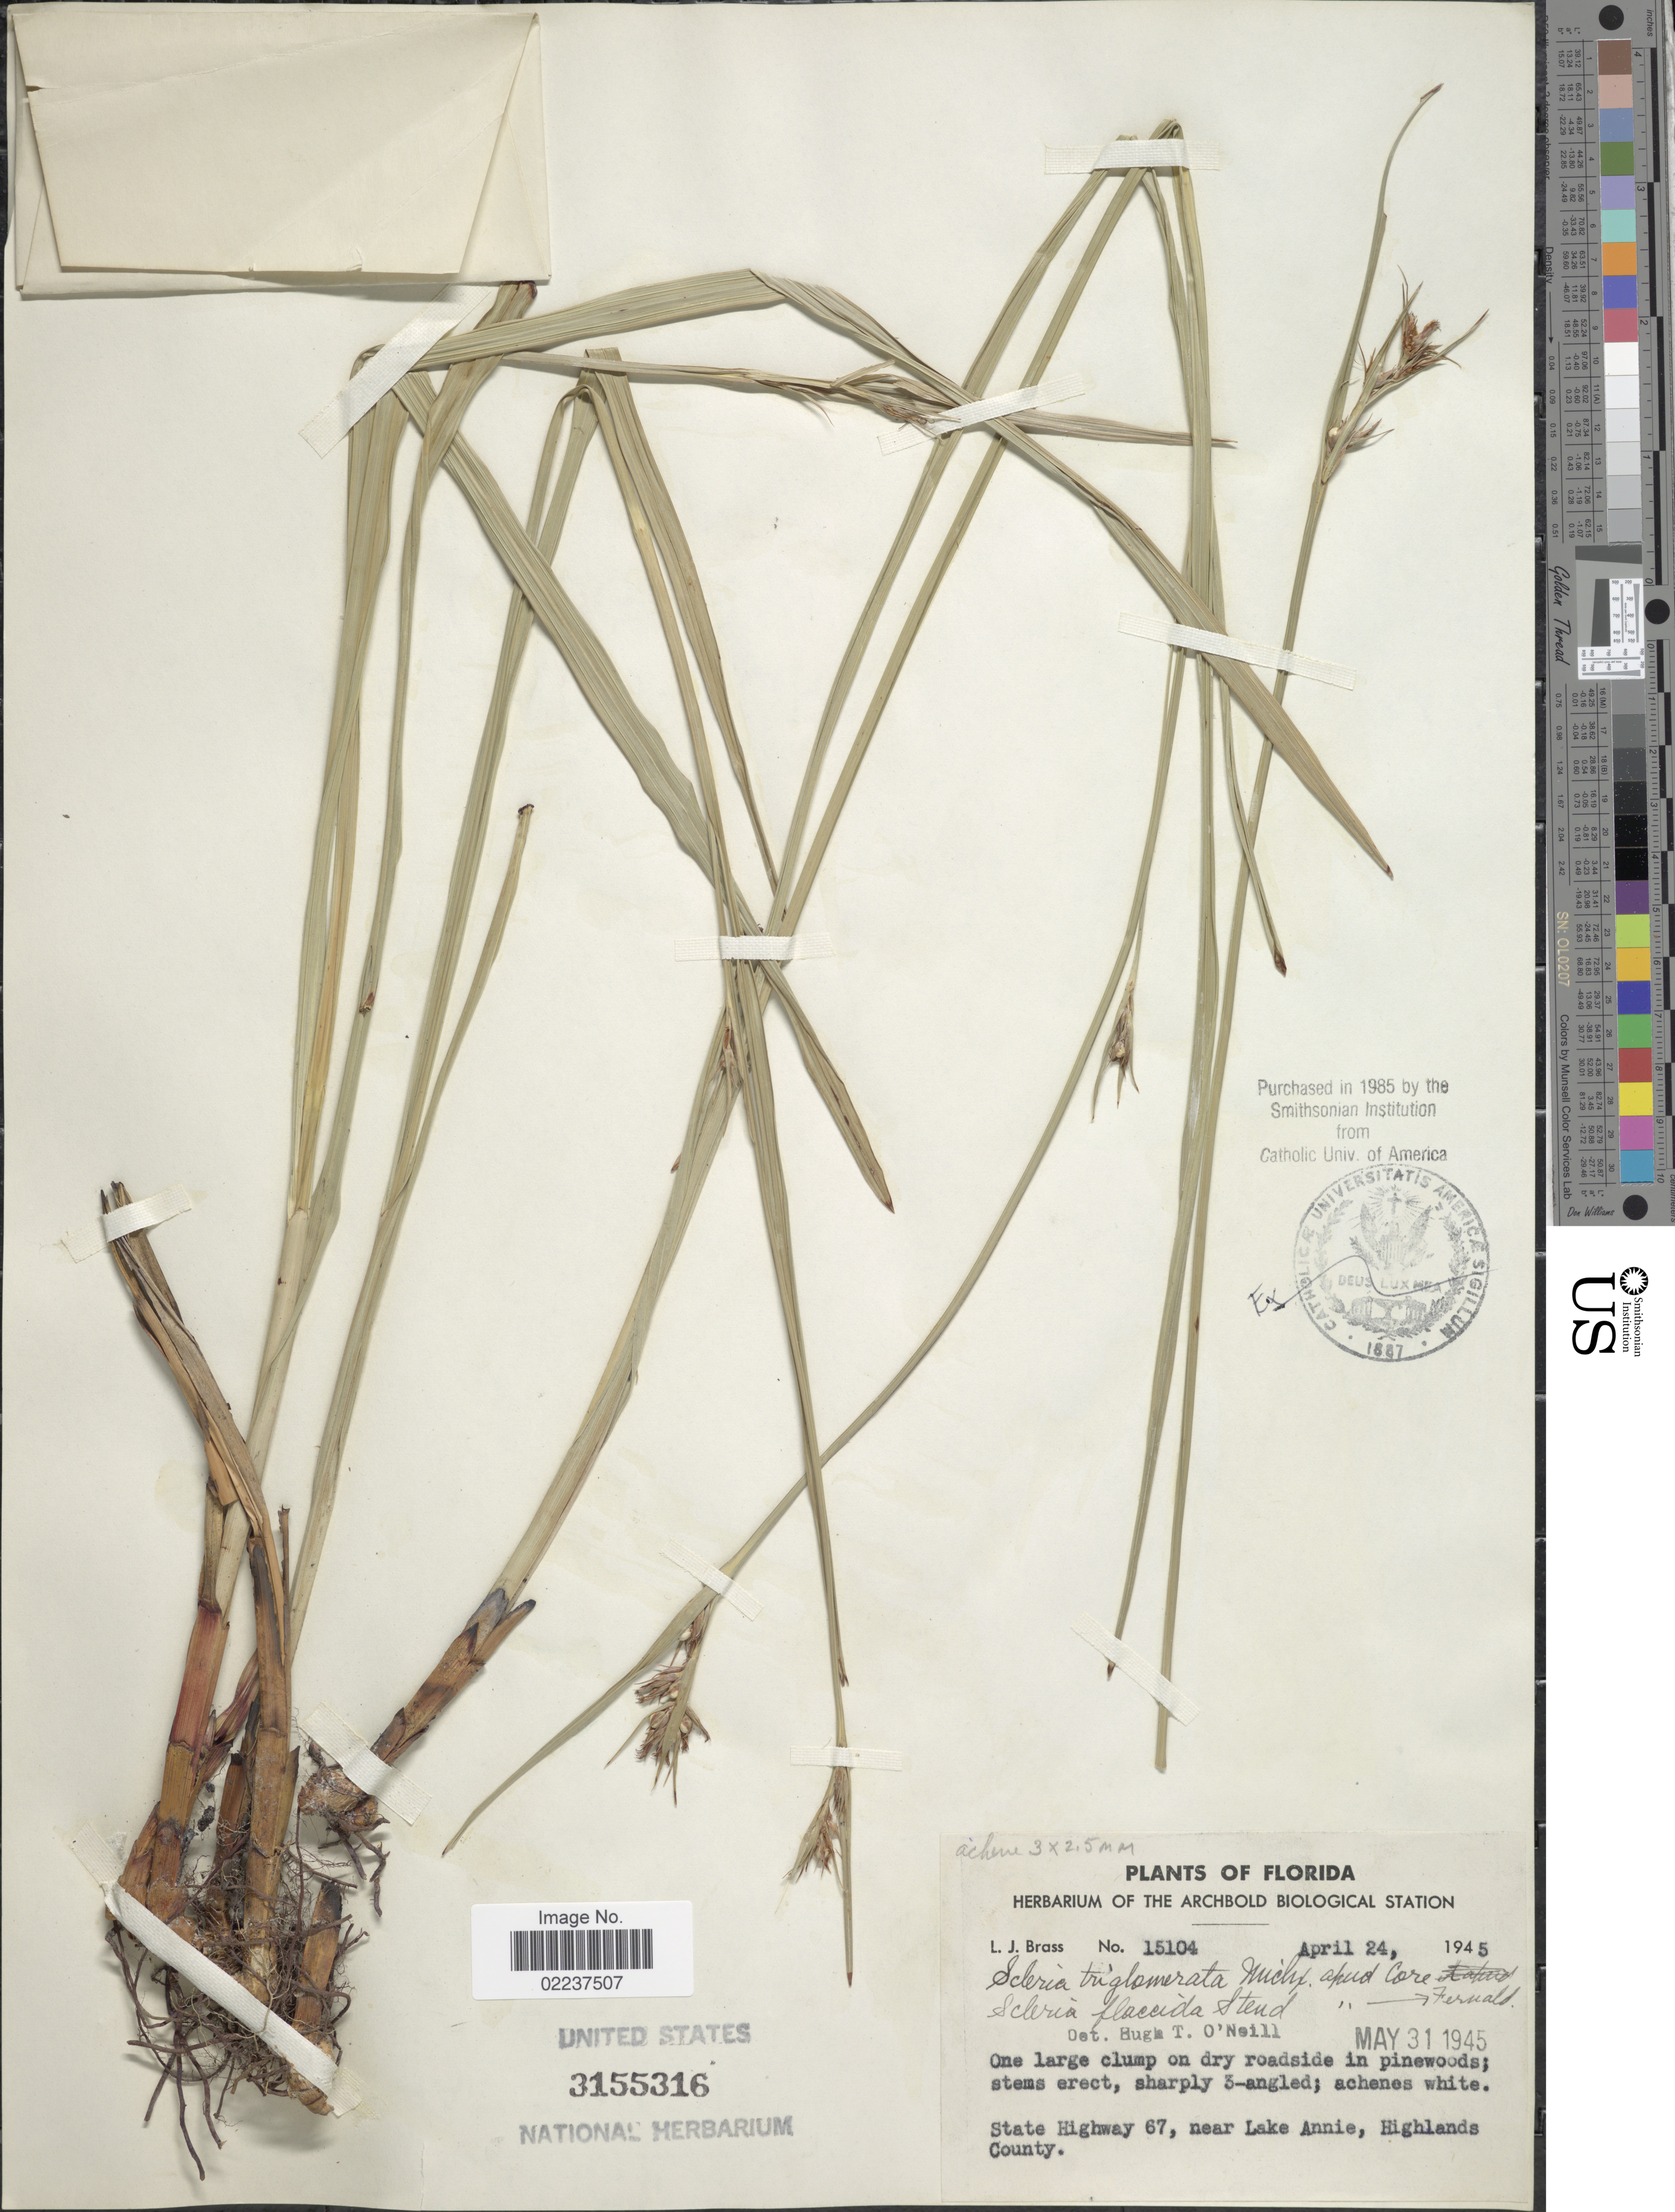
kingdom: Plantae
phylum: Tracheophyta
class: Liliopsida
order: Poales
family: Cyperaceae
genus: Scleria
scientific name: Scleria triglomerata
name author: Michx.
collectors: L. J. Brass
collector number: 15104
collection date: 1945-04-24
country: United States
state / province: Florida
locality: State Highway 67, near Lake Annie, Highlands County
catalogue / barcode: US 3155316